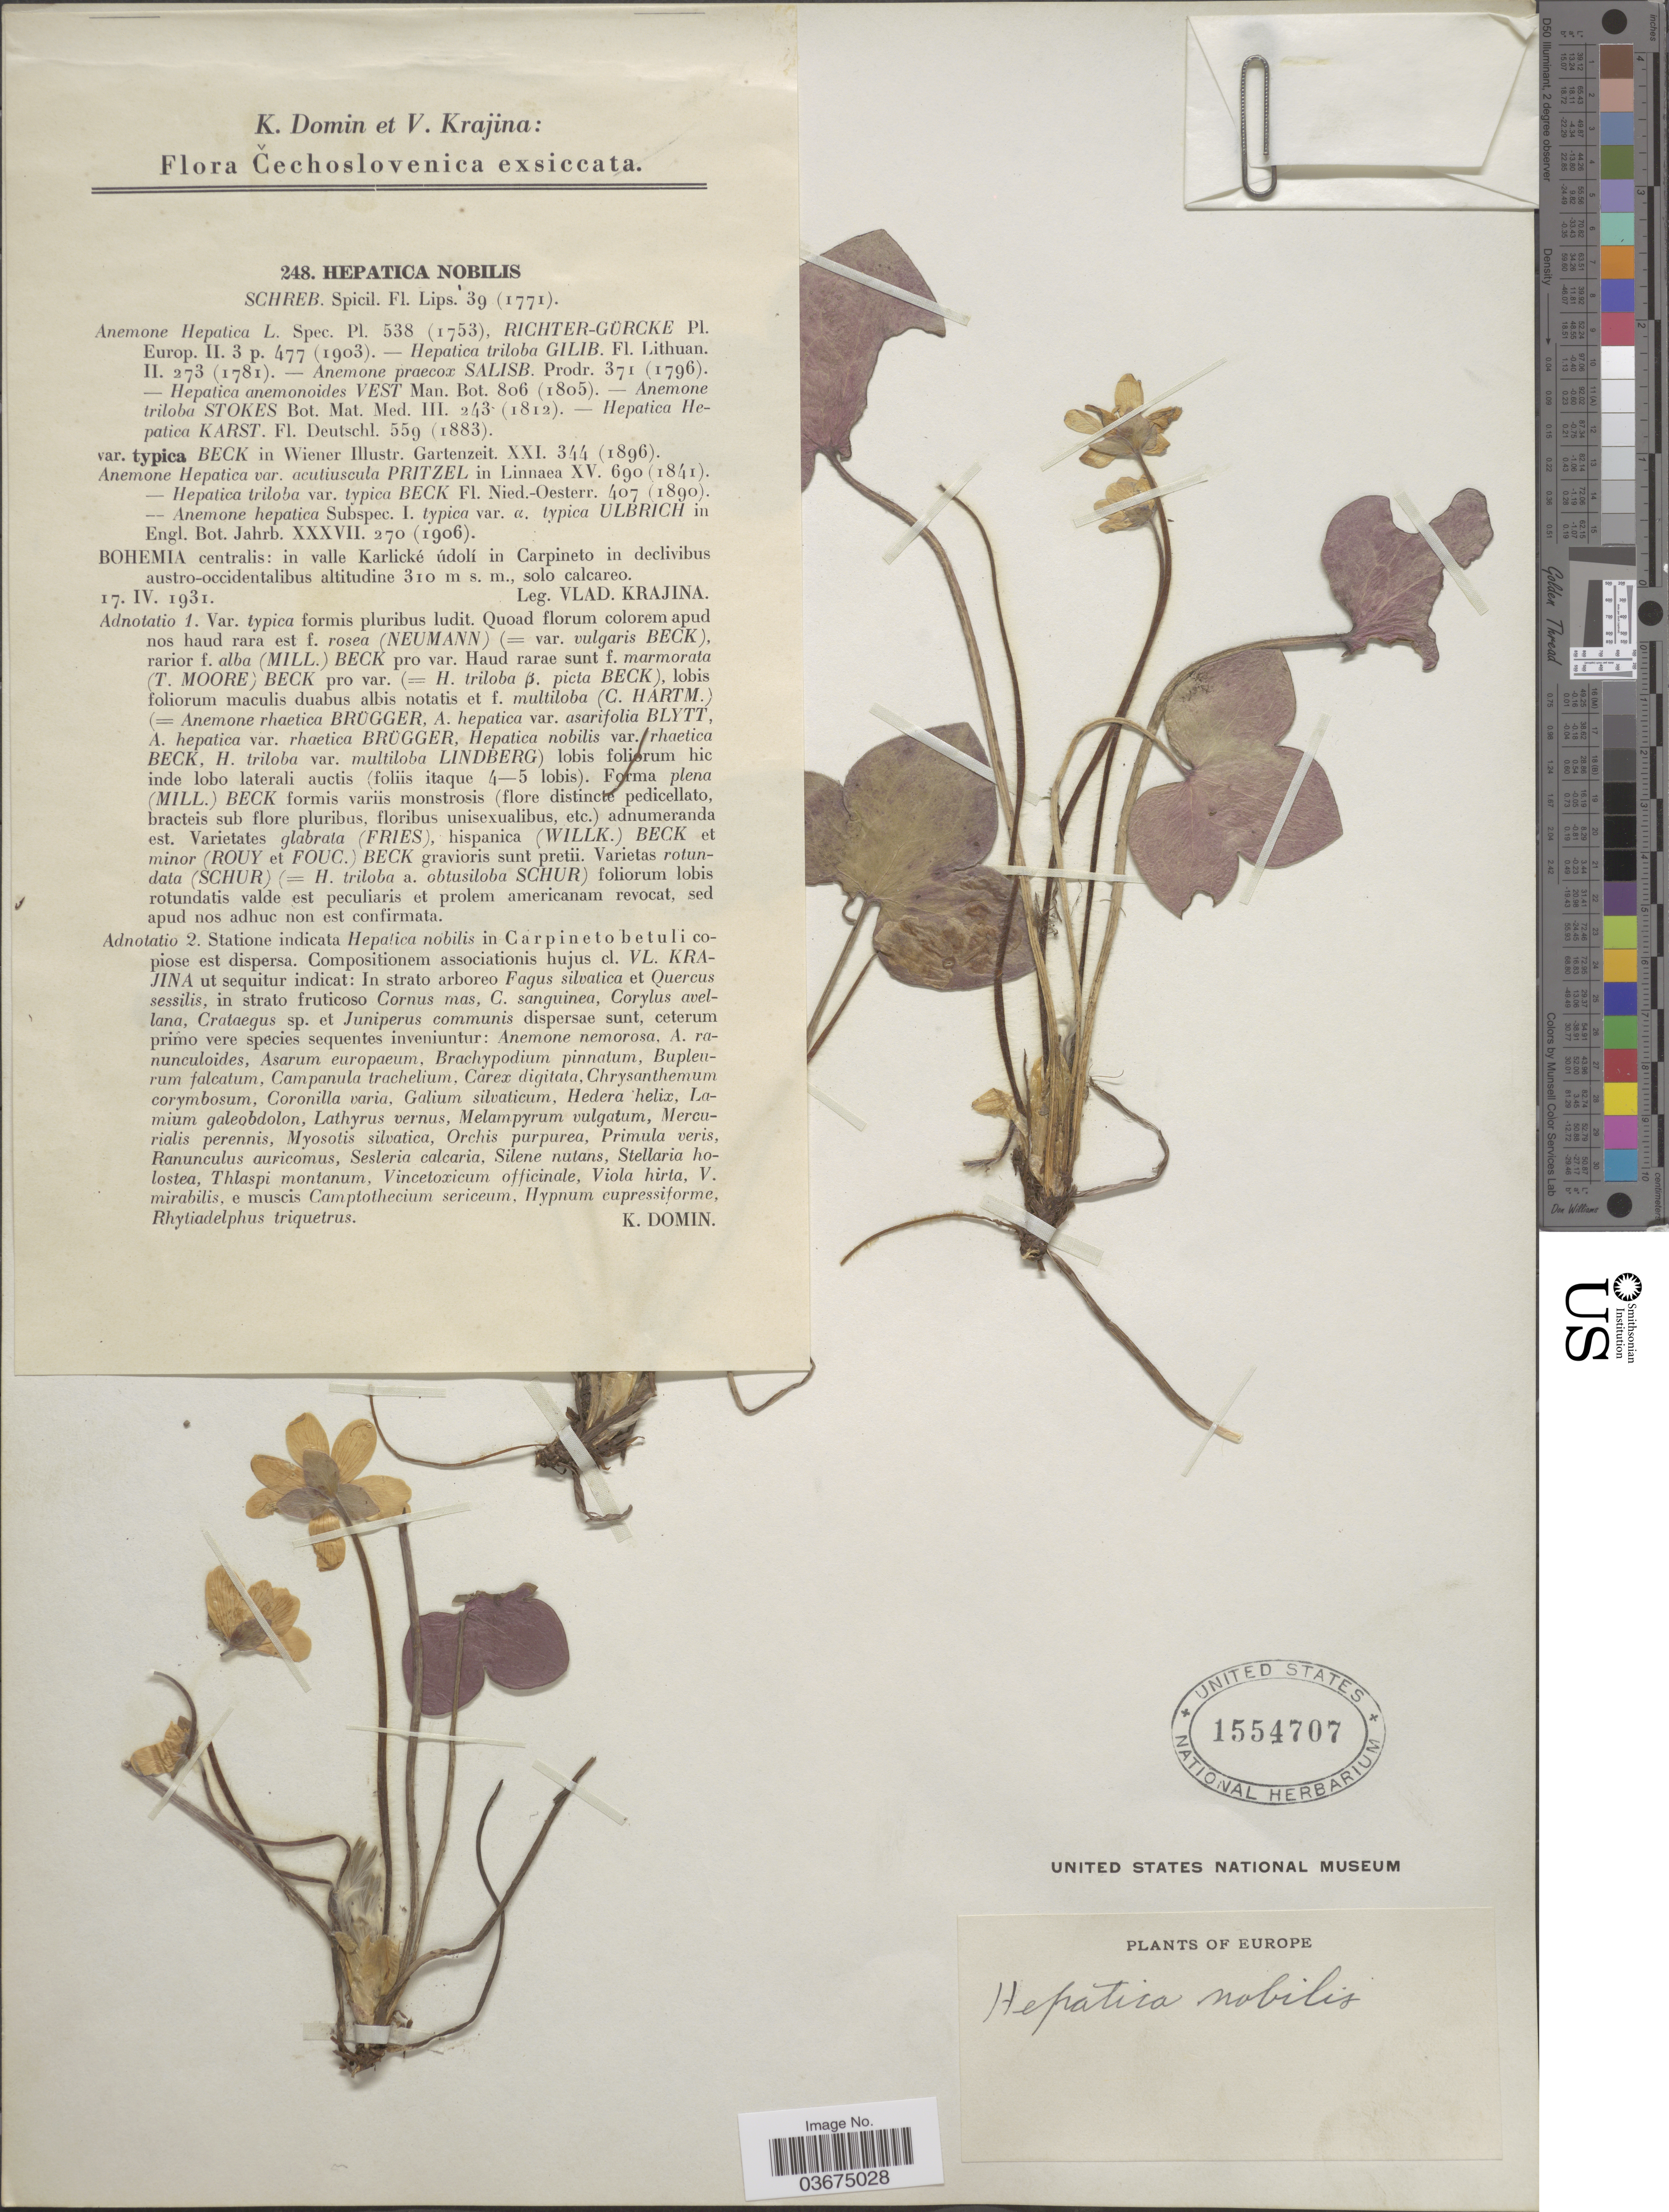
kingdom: Plantae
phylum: Tracheophyta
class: Magnoliopsida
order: Ranunculales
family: Ranunculaceae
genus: Hepatica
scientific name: Hepatica nobilis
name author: Schreb.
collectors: V. J. Krajina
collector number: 248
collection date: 1931-04-17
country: Czechia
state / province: Central Bohemian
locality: Cechoslovenica. Bohemia centralis: in valle Karlické údolí in Carpineto in declivibus austro-occidentalibus.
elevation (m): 310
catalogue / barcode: US 1554707